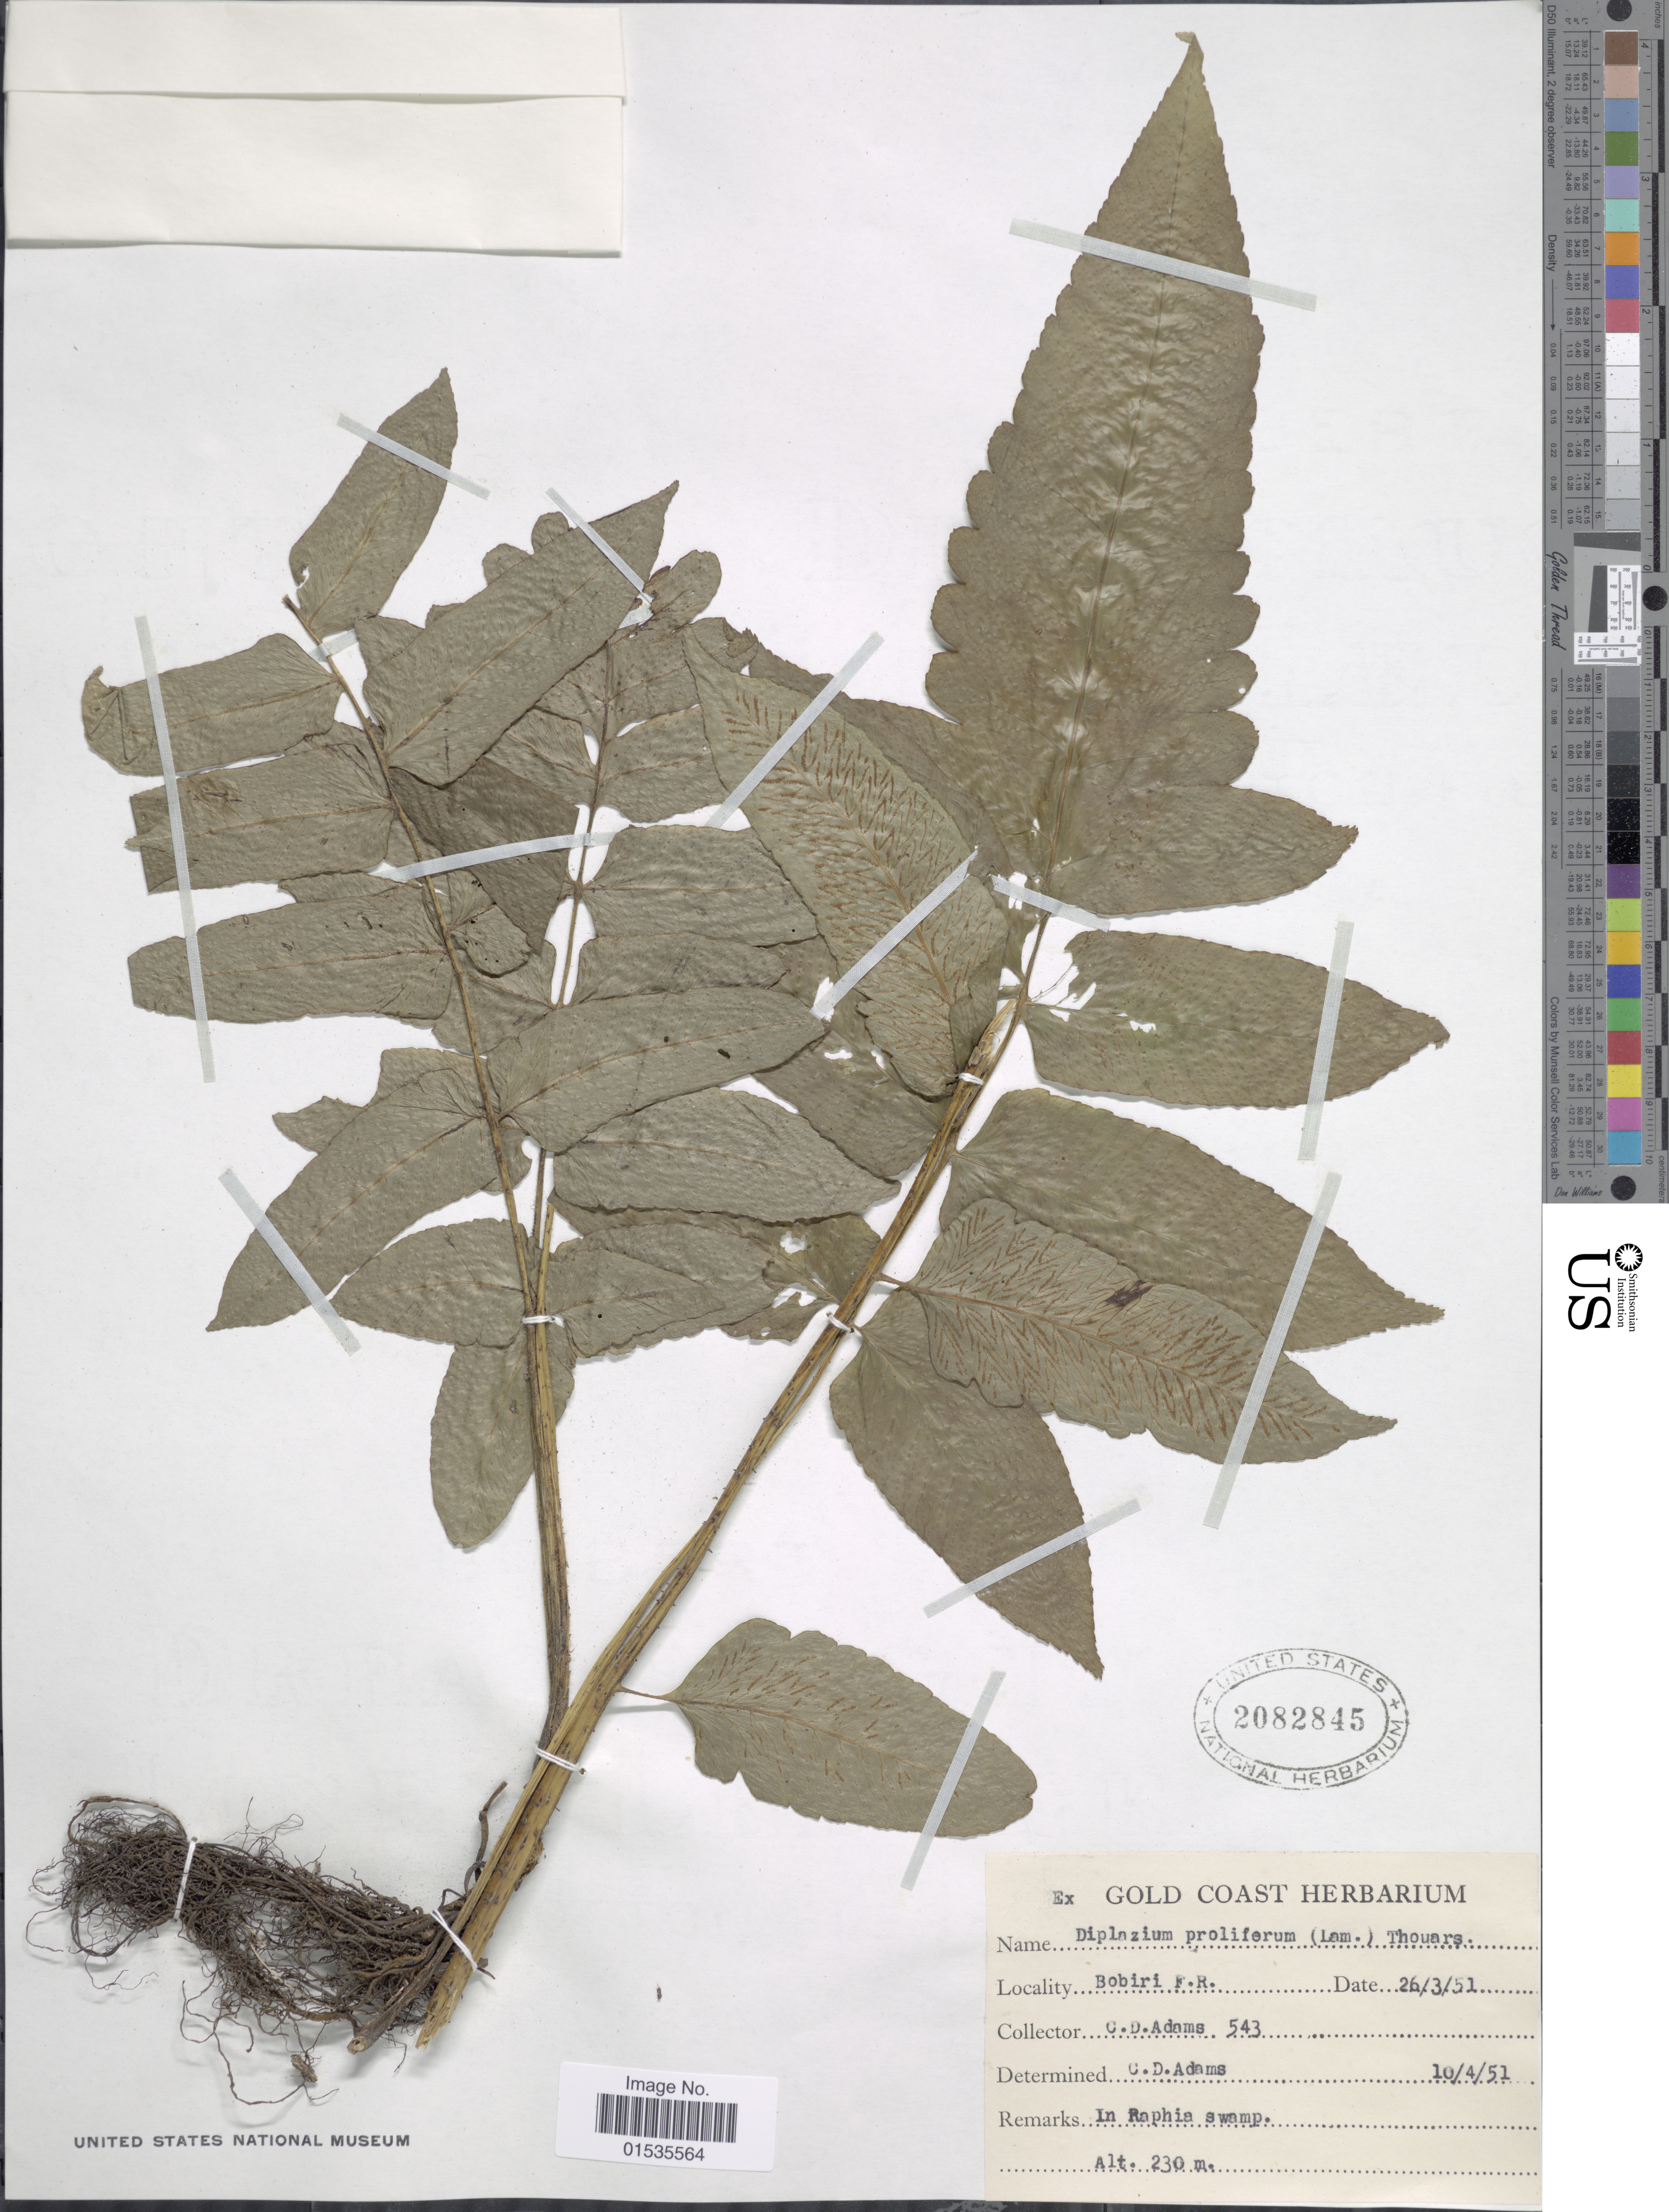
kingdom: Plantae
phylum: Tracheophyta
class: Polypodiopsida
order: Polypodiales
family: Athyriaceae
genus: Diplazium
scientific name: Diplazium proliferum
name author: (Lam.) Thouars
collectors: C. D. Adams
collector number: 543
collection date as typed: Transcribed d/m/y: 26/3/51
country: Ghana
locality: Gold Coast, Bobiri F.R.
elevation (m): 230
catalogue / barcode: US 2082845